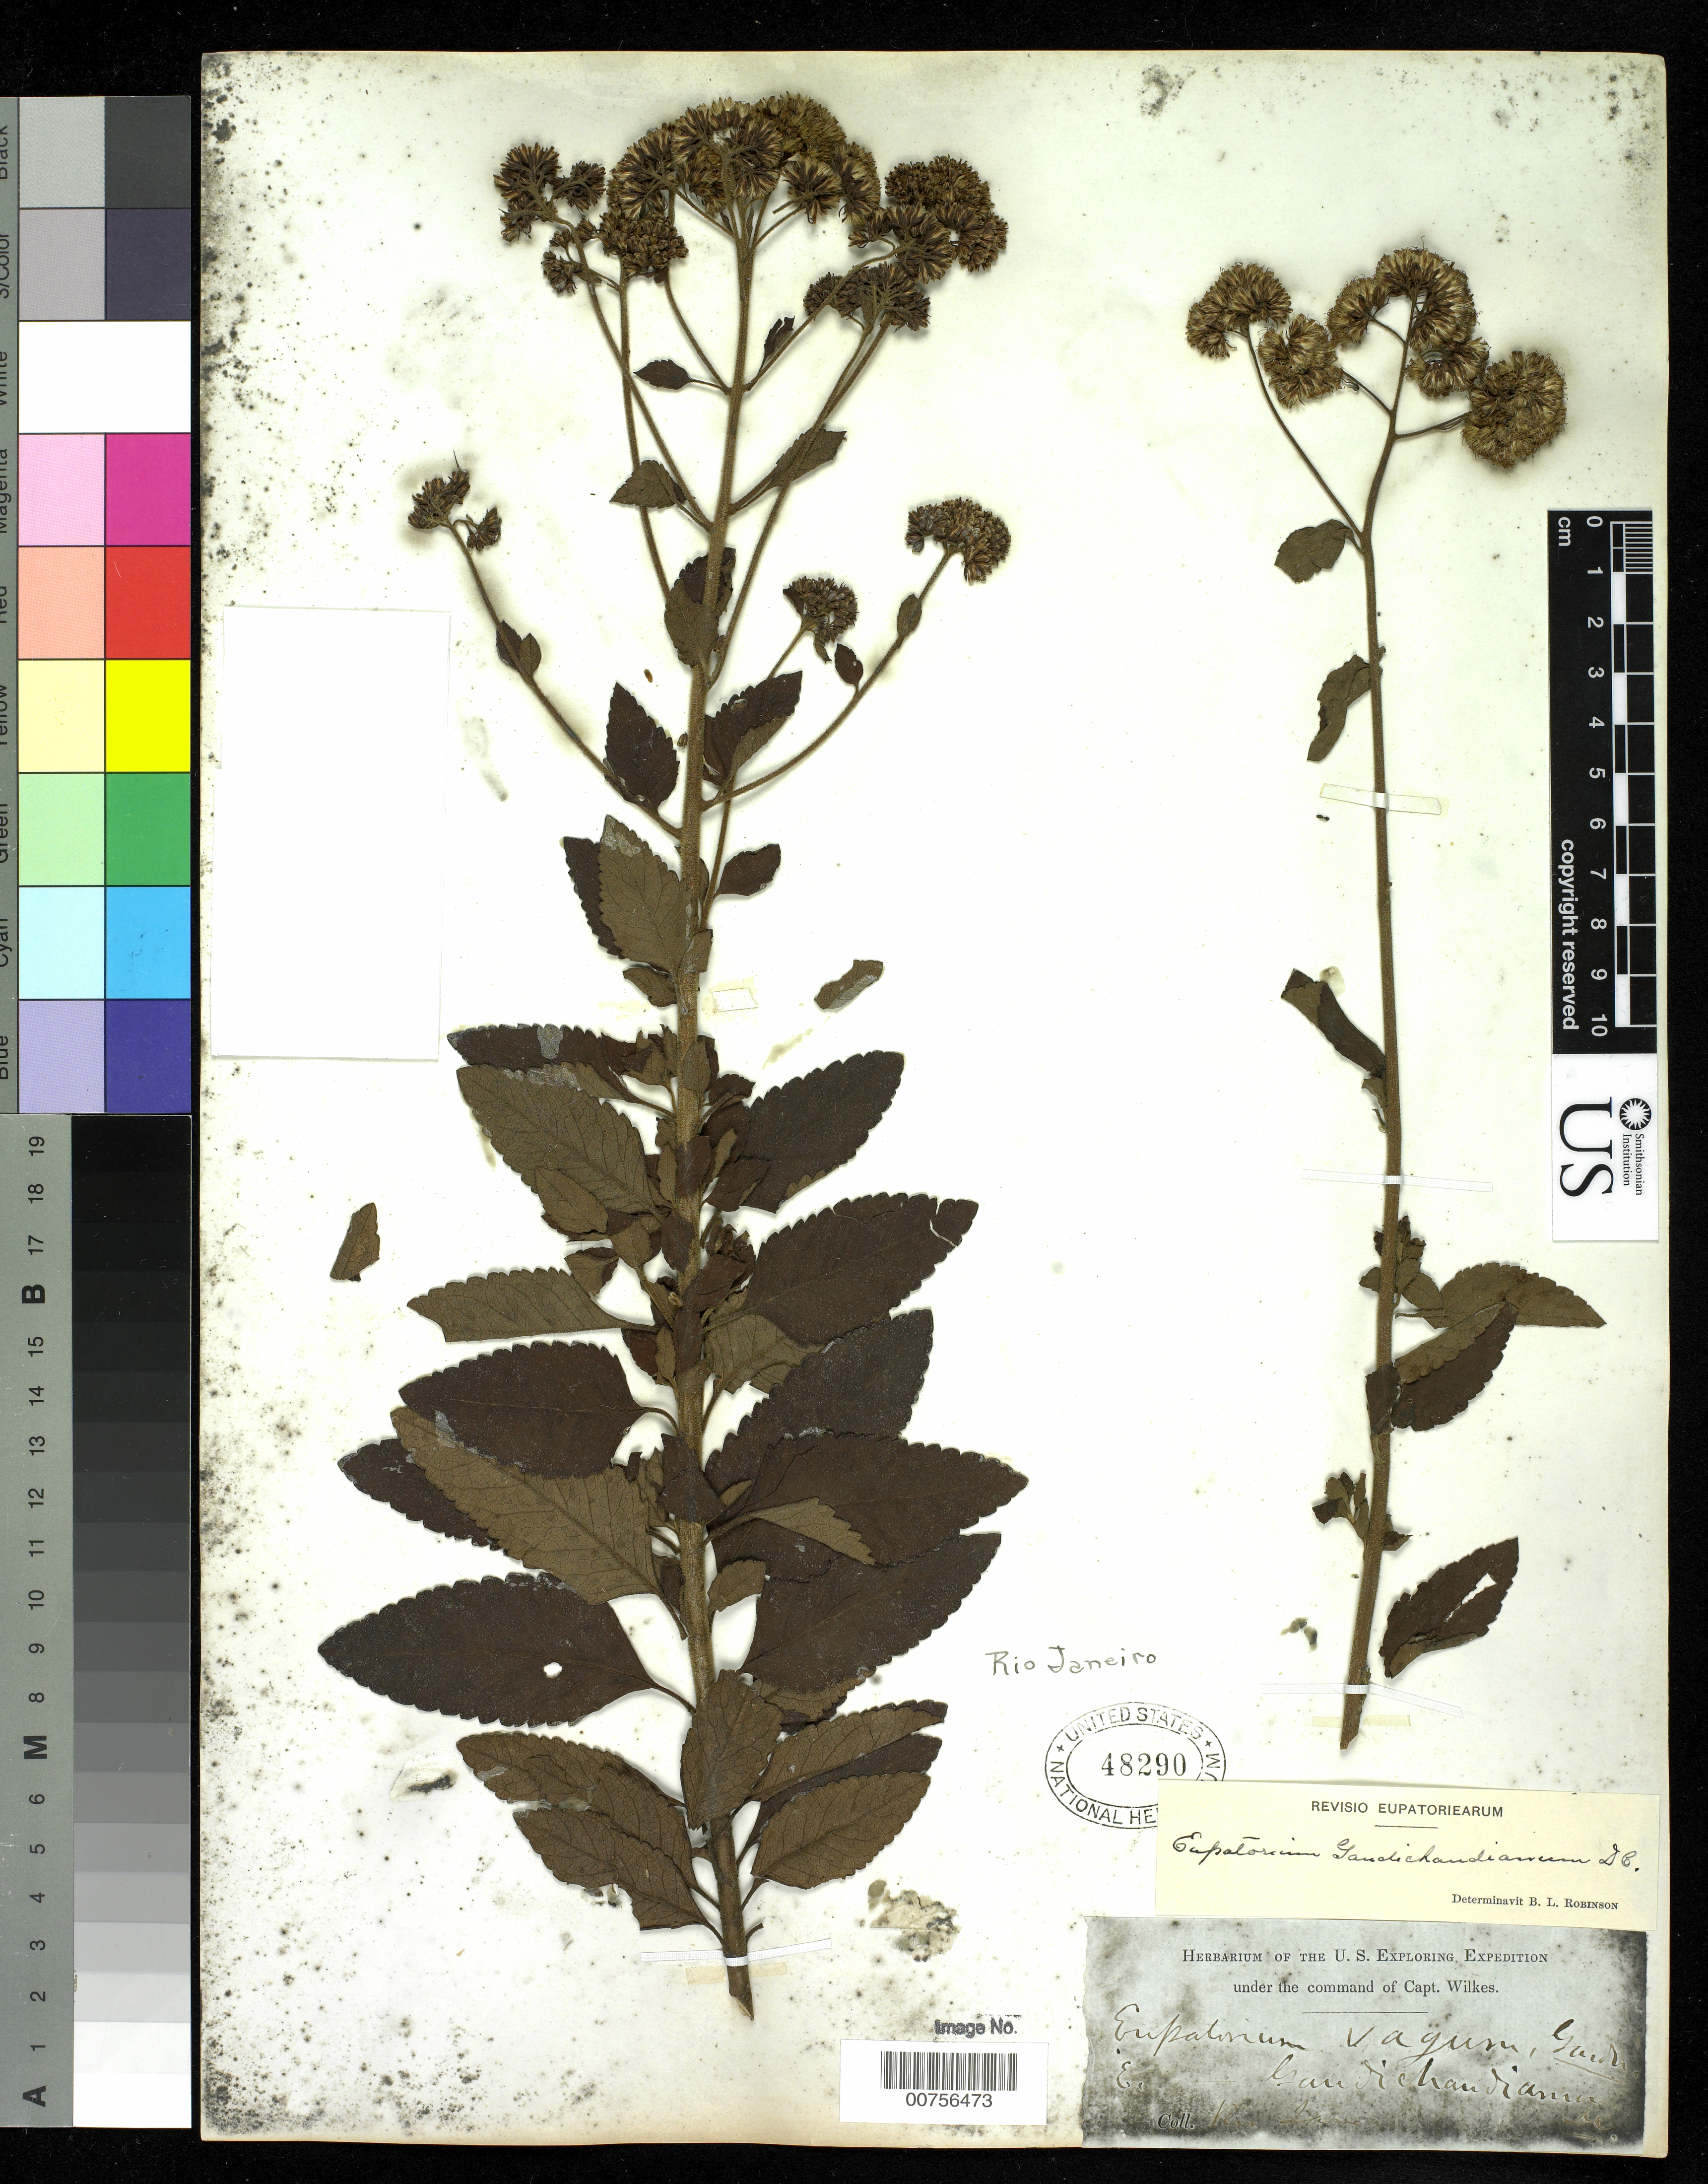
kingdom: Plantae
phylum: Tracheophyta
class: Magnoliopsida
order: Asterales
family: Asteraceae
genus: Grazielia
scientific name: Grazielia gaudichaudeana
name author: (DC.) R.M. King & H. Rob.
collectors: Wilkes Explor. Exped.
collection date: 1838/1842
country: Brazil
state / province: Rio de Janeiro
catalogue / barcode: US 48290